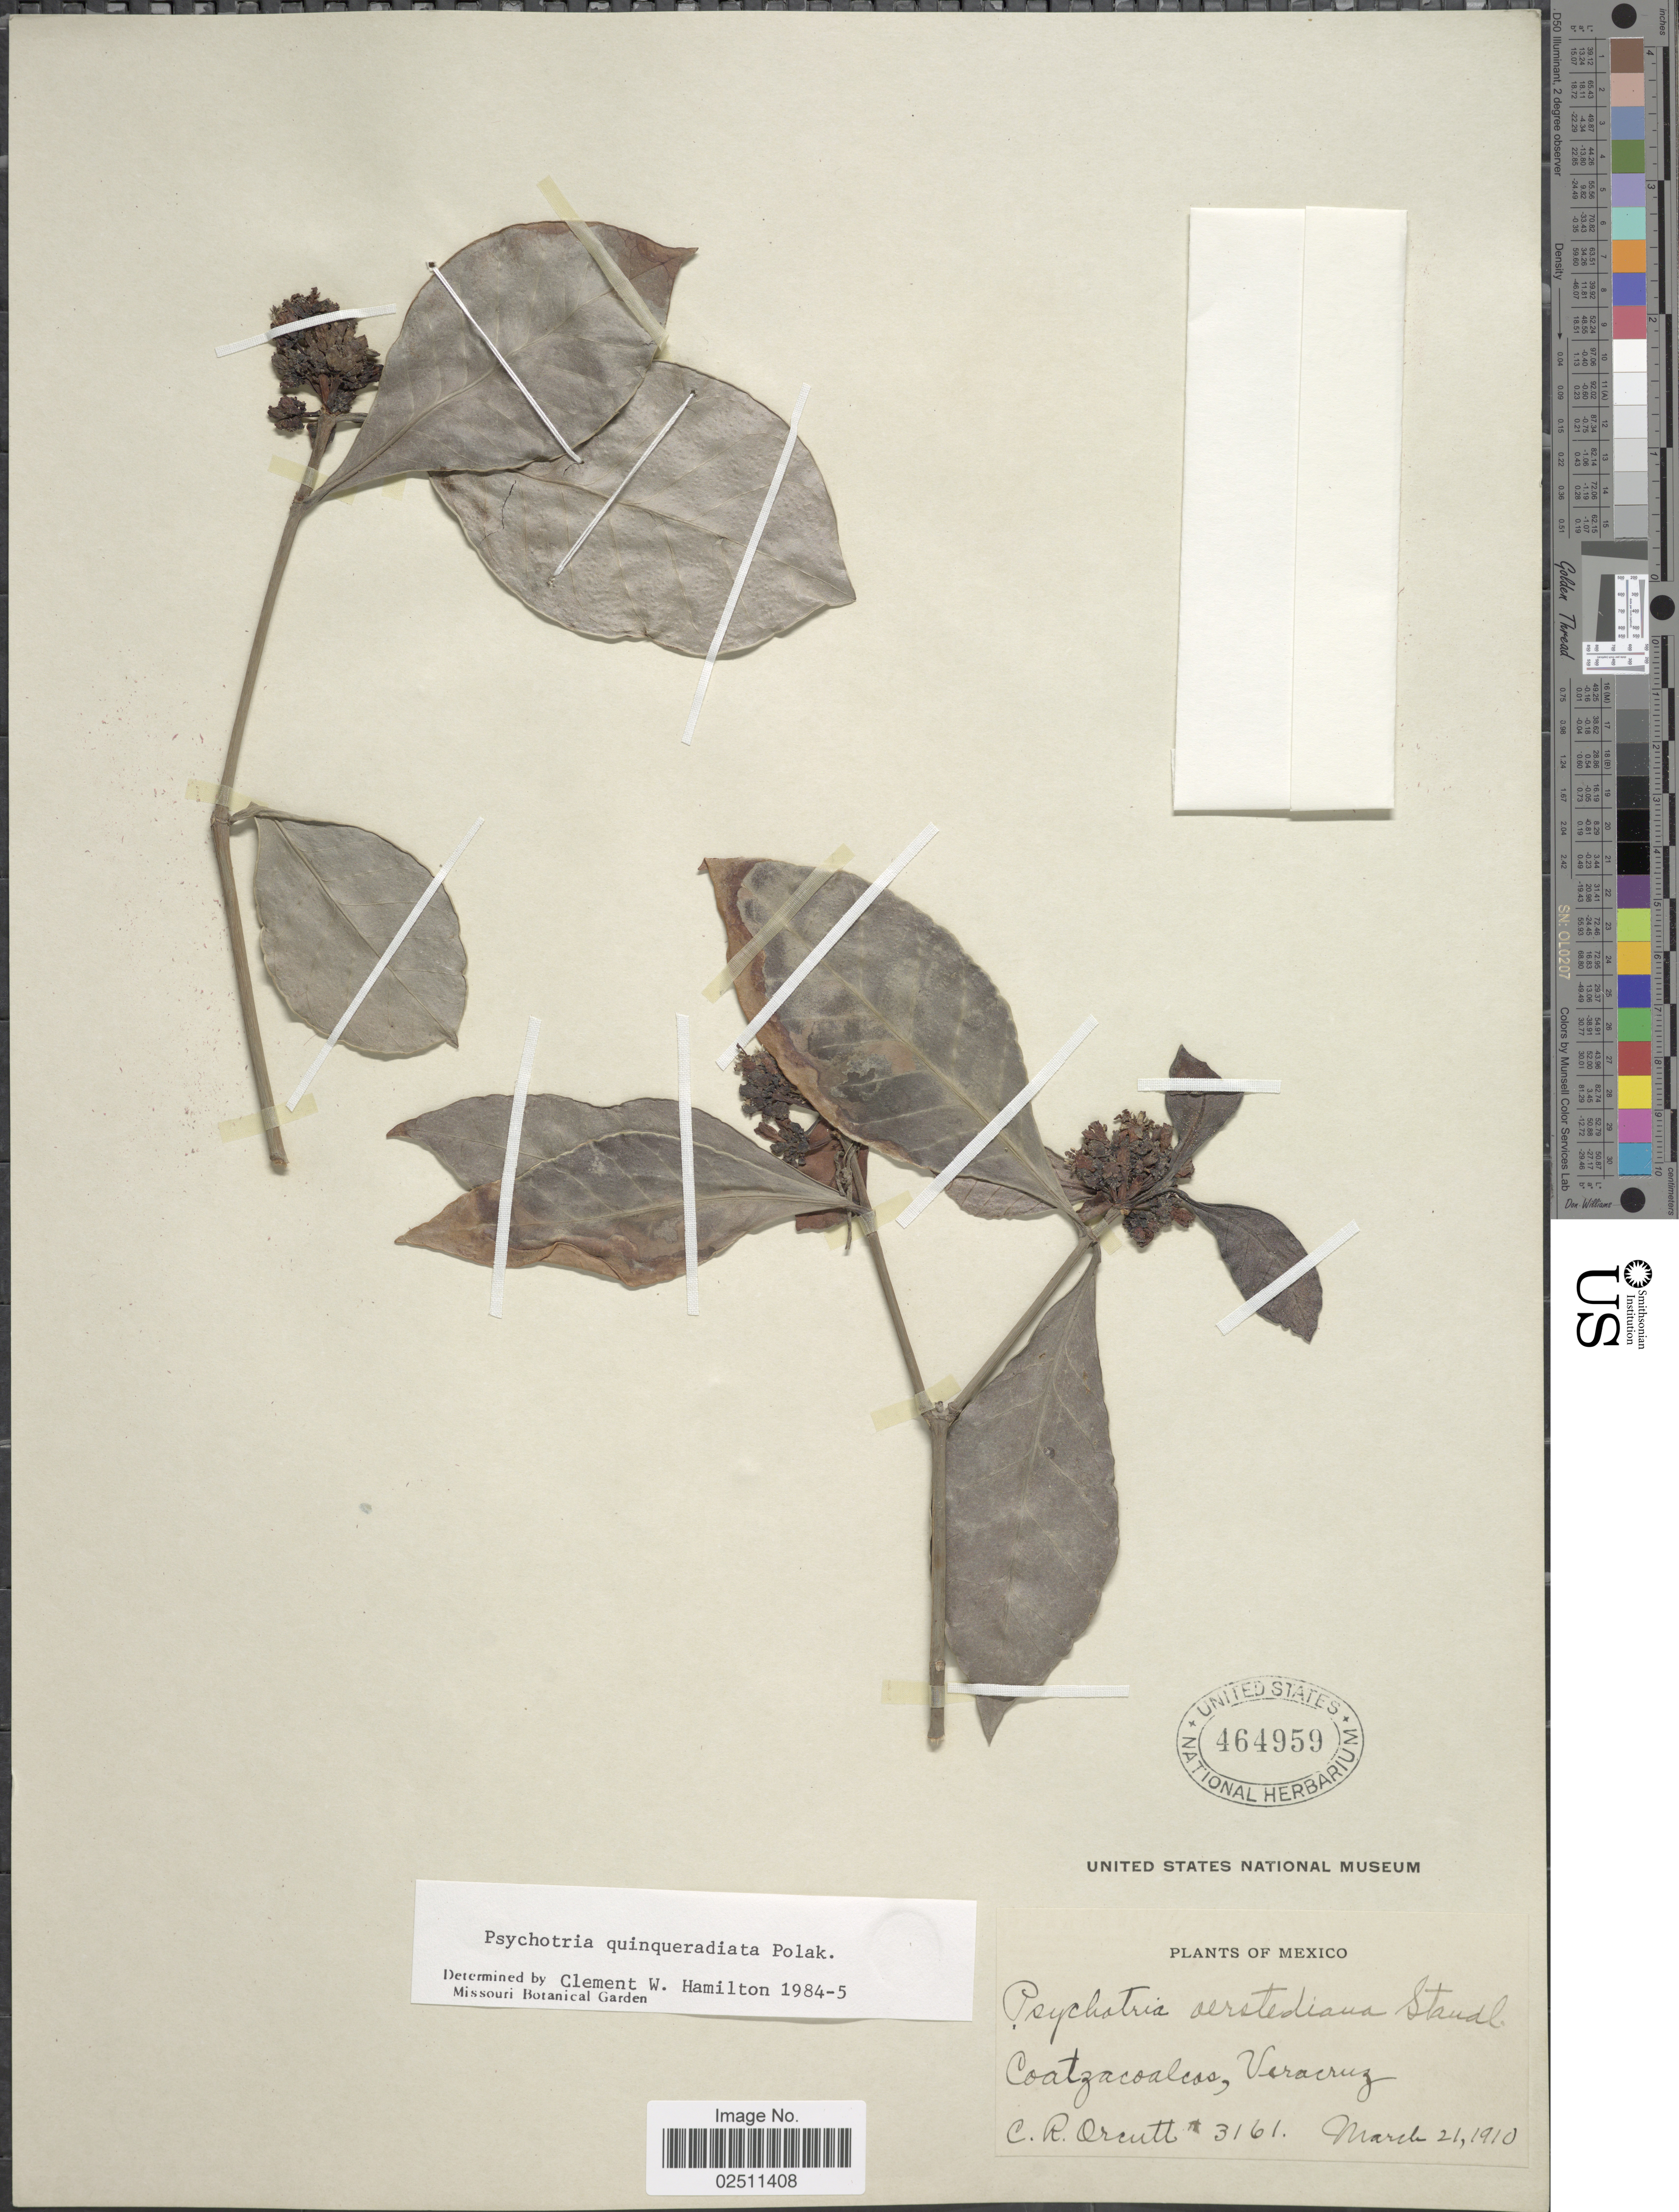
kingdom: Plantae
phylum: Tracheophyta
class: Magnoliopsida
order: Gentianales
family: Rubiaceae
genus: Psychotria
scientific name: Psychotria quinqueradiata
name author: Pol.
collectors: C. R. Orcutt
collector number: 3161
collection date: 1910-03-21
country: Mexico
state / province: Veracruz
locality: Coatzacoalcas, Veracruz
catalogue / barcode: US 464959